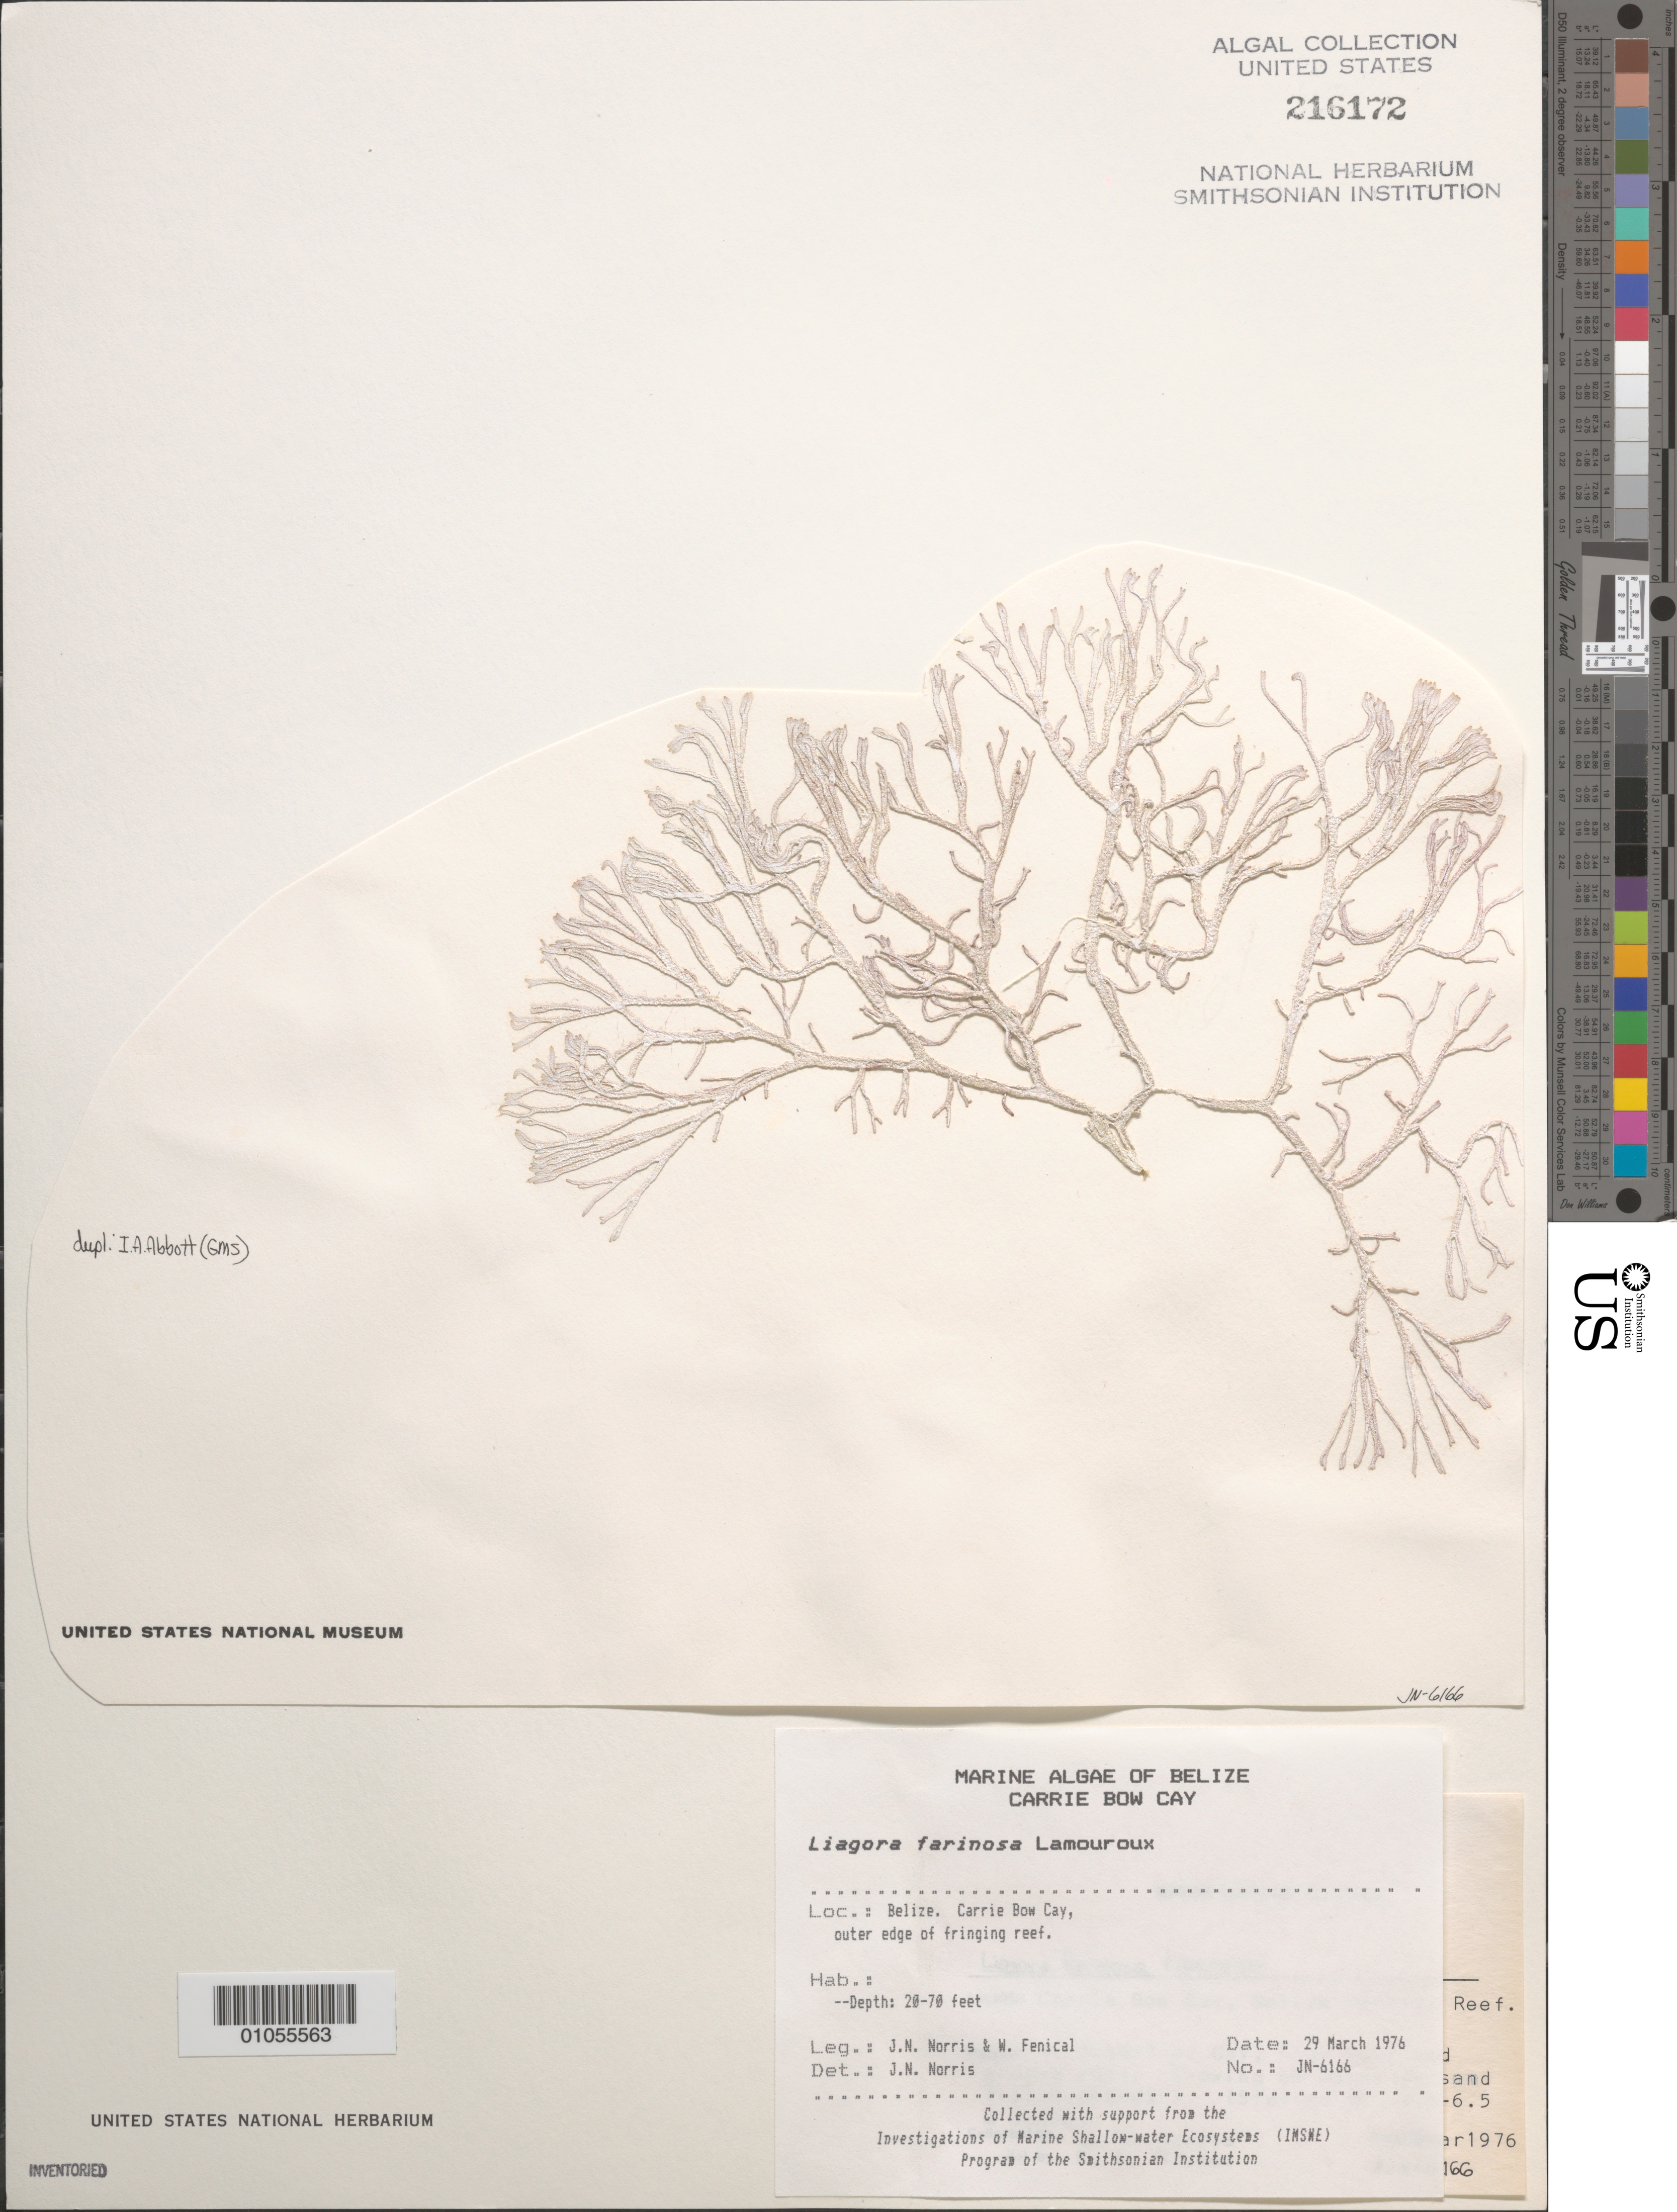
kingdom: Plantae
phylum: Rhodophyta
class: Florideophyceae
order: Nemaliales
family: Liagoraceae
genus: Liagora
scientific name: Liagora farinosa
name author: J.V.Lamouroux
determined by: Bucher, Katina E.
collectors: J. N. Norris & W. Fenical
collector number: JN-6166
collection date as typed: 29 Mar 1976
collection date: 1976-03-29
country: Belize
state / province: Stann Creek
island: Carrie Bow Cay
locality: Outer edge of fringing reef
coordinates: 16 48'N, 88 05'W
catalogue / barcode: US 216172